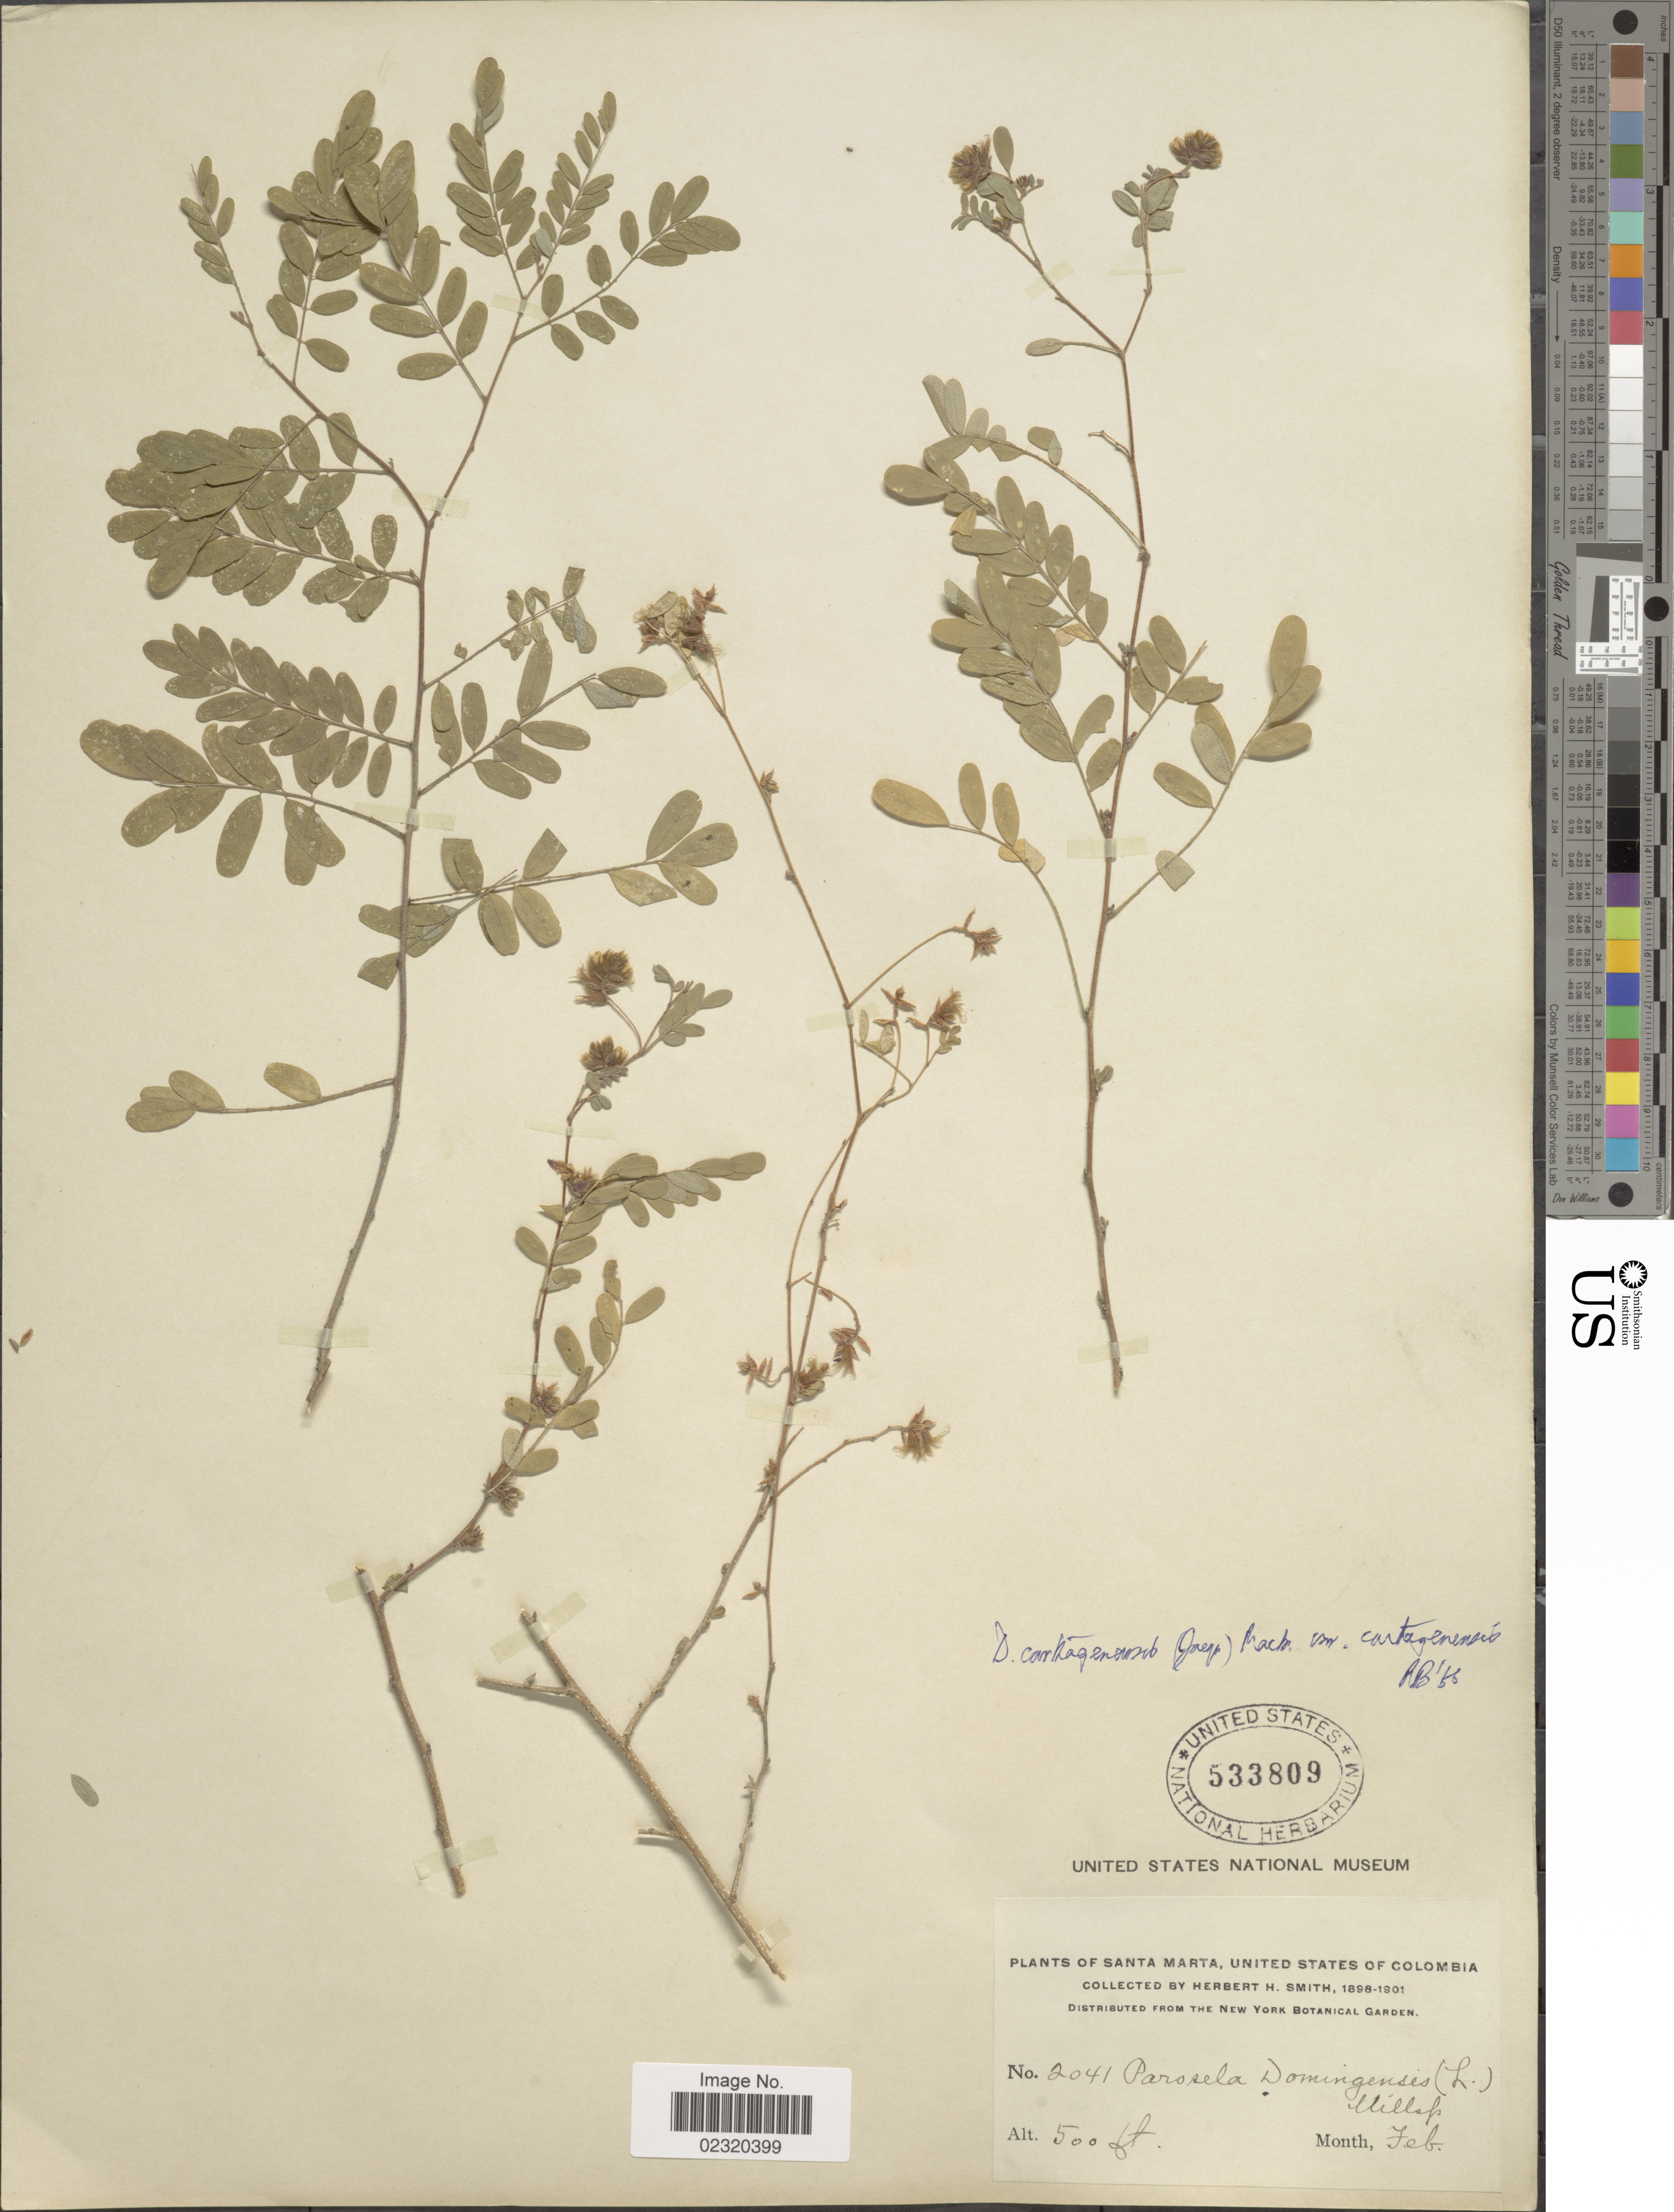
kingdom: Plantae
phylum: Tracheophyta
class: Magnoliopsida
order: Fabales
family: Fabaceae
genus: Dalea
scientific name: Dalea carthagenensis var. carthagenensis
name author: (Jacq.) J.F. Macbr.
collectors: Herbert H. Smith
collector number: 2041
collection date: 1898-02/1901-02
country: Colombia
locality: Santa Marta, United States of Columbia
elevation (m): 152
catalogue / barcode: US 533809